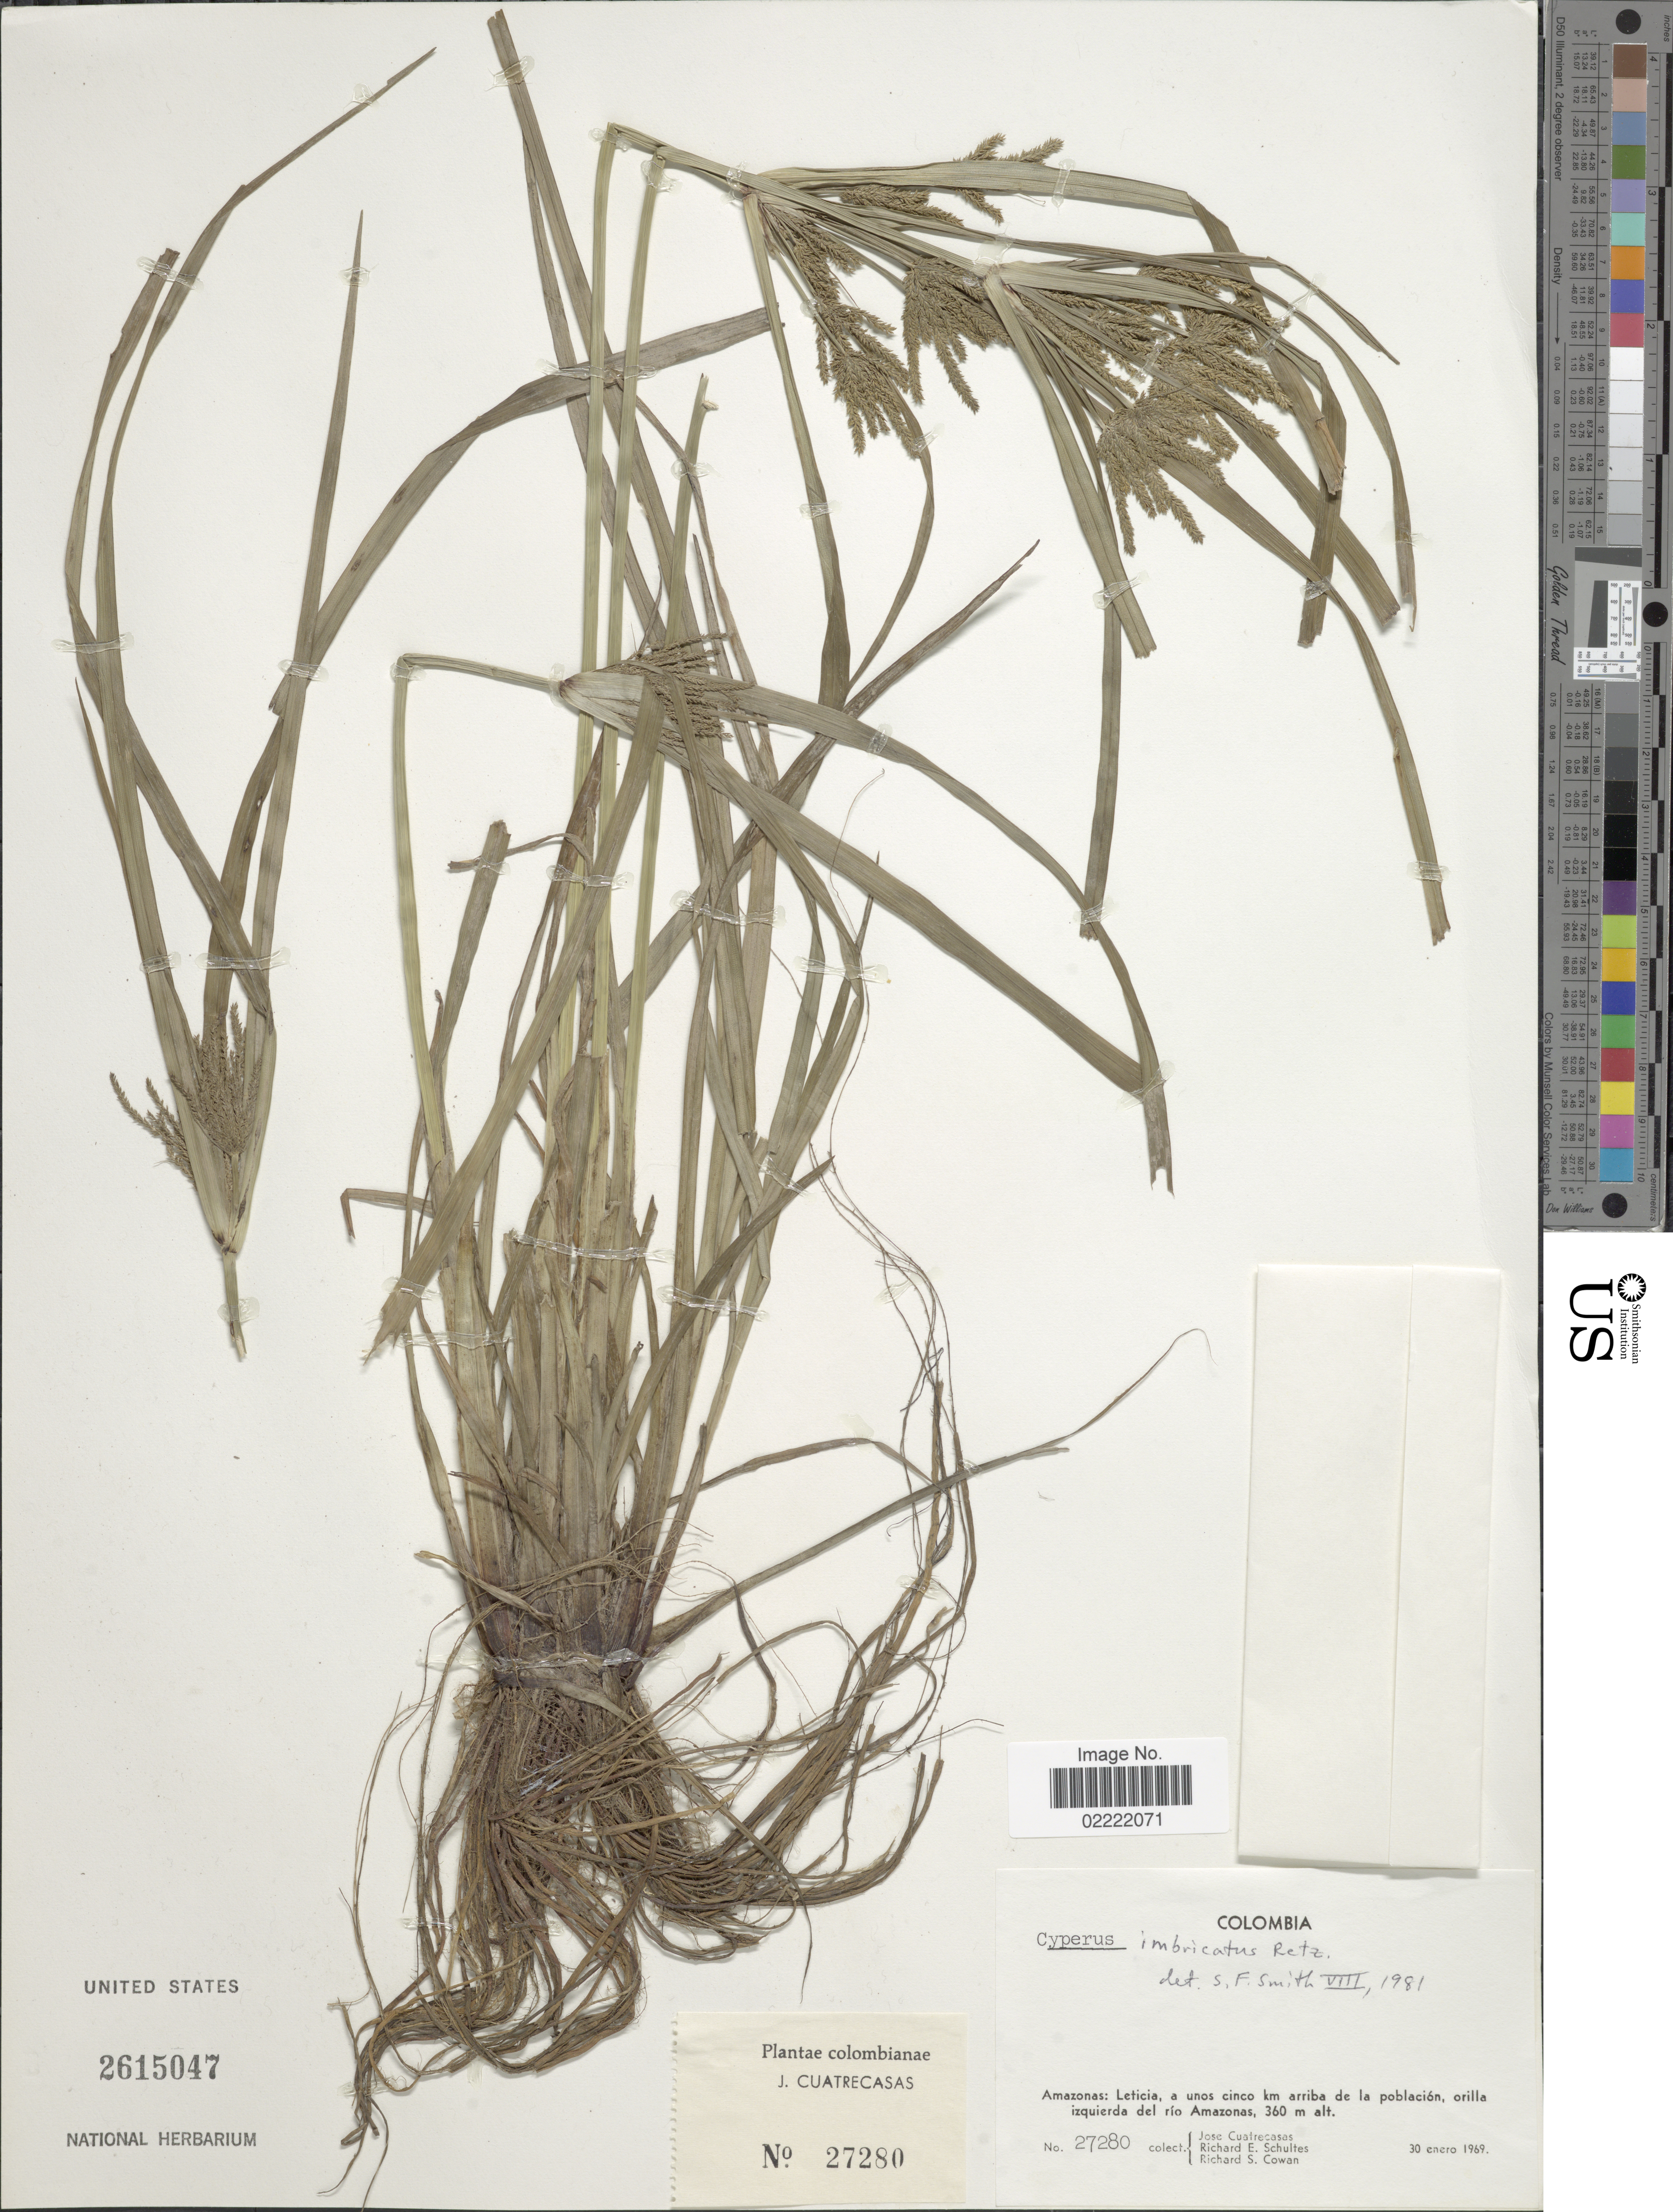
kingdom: Plantae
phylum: Tracheophyta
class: Liliopsida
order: Poales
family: Cyperaceae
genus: Cyperus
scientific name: Cyperus imbricatus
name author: Retz.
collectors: J. Cuatrecasas, R. E. Schultes & R. S. Cowan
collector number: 27280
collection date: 1969-01-30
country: Colombia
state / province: Amazônas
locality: Leticia, a unos cinco km arriba de la población, orilla izquierda del río Amazonas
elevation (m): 360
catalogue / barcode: US 2615047